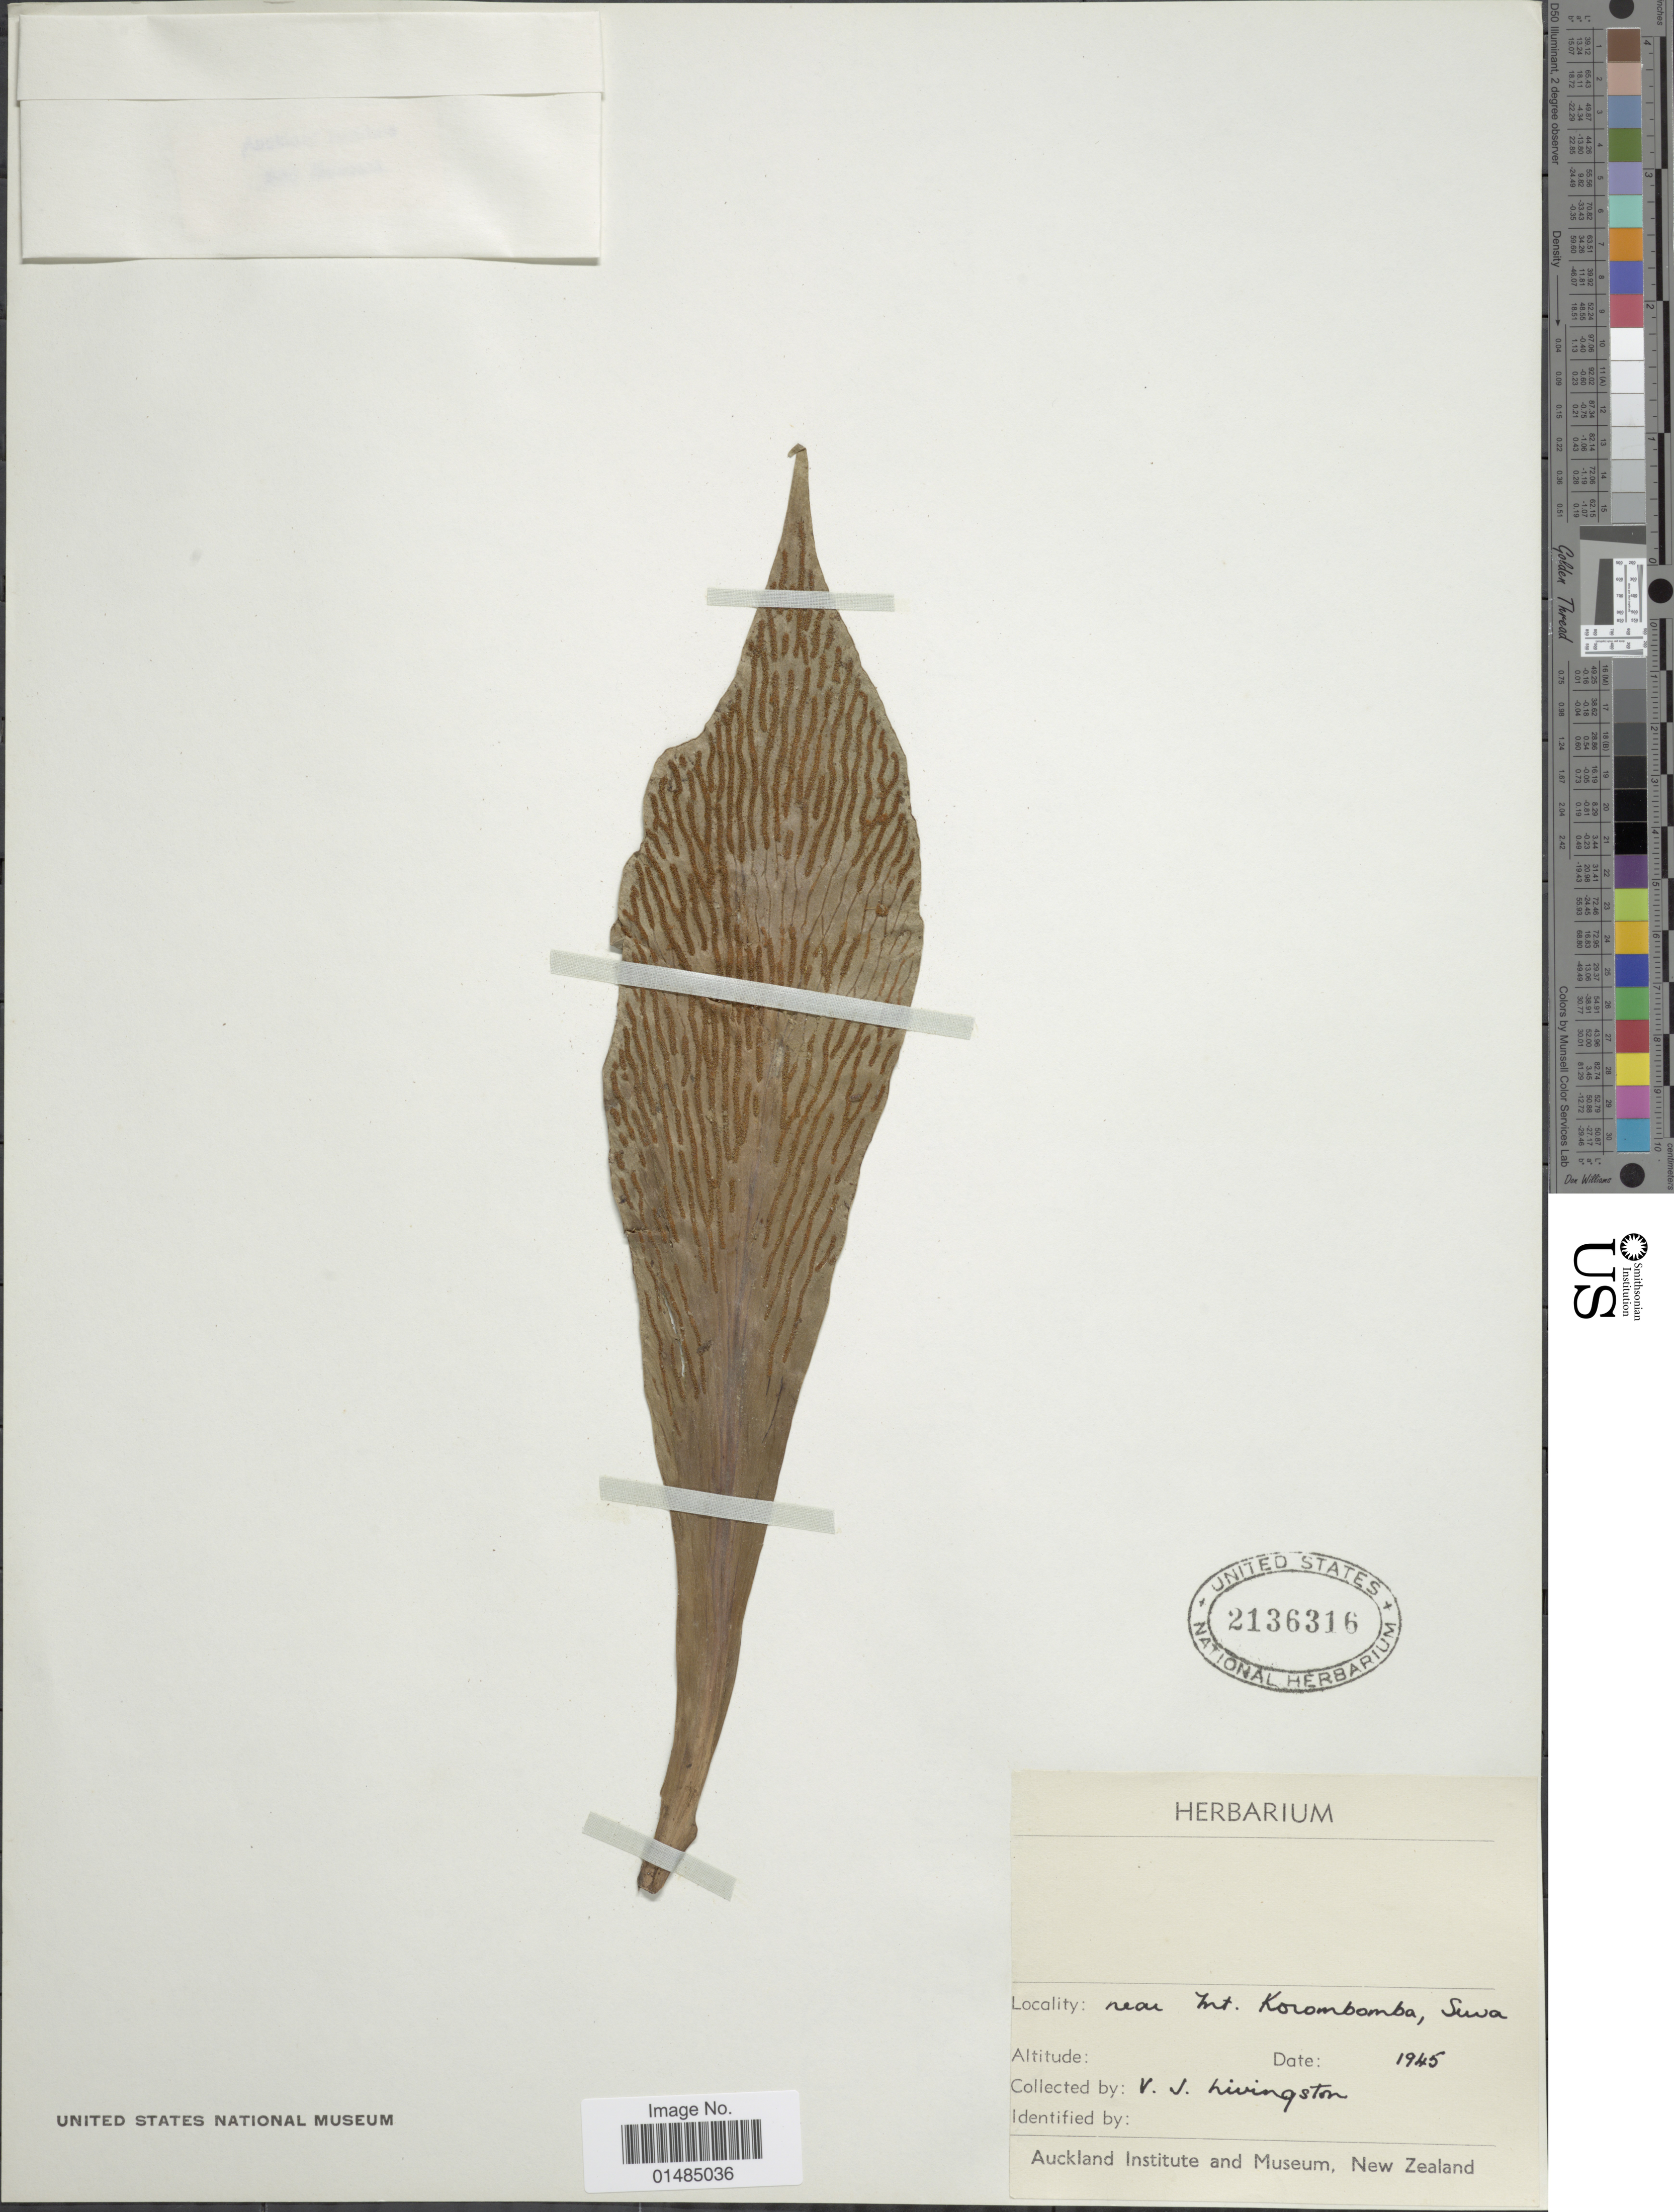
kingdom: Plantae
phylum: Tracheophyta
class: Polypodiopsida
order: Polypodiales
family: Pteridaceae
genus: Antrophyum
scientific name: Antrophyum alatum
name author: Brack. in Wilkes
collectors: V. Livingston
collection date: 1945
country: Fiji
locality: Near Mt. Korombamba, Suva [interpreted]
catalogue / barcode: US 2136316